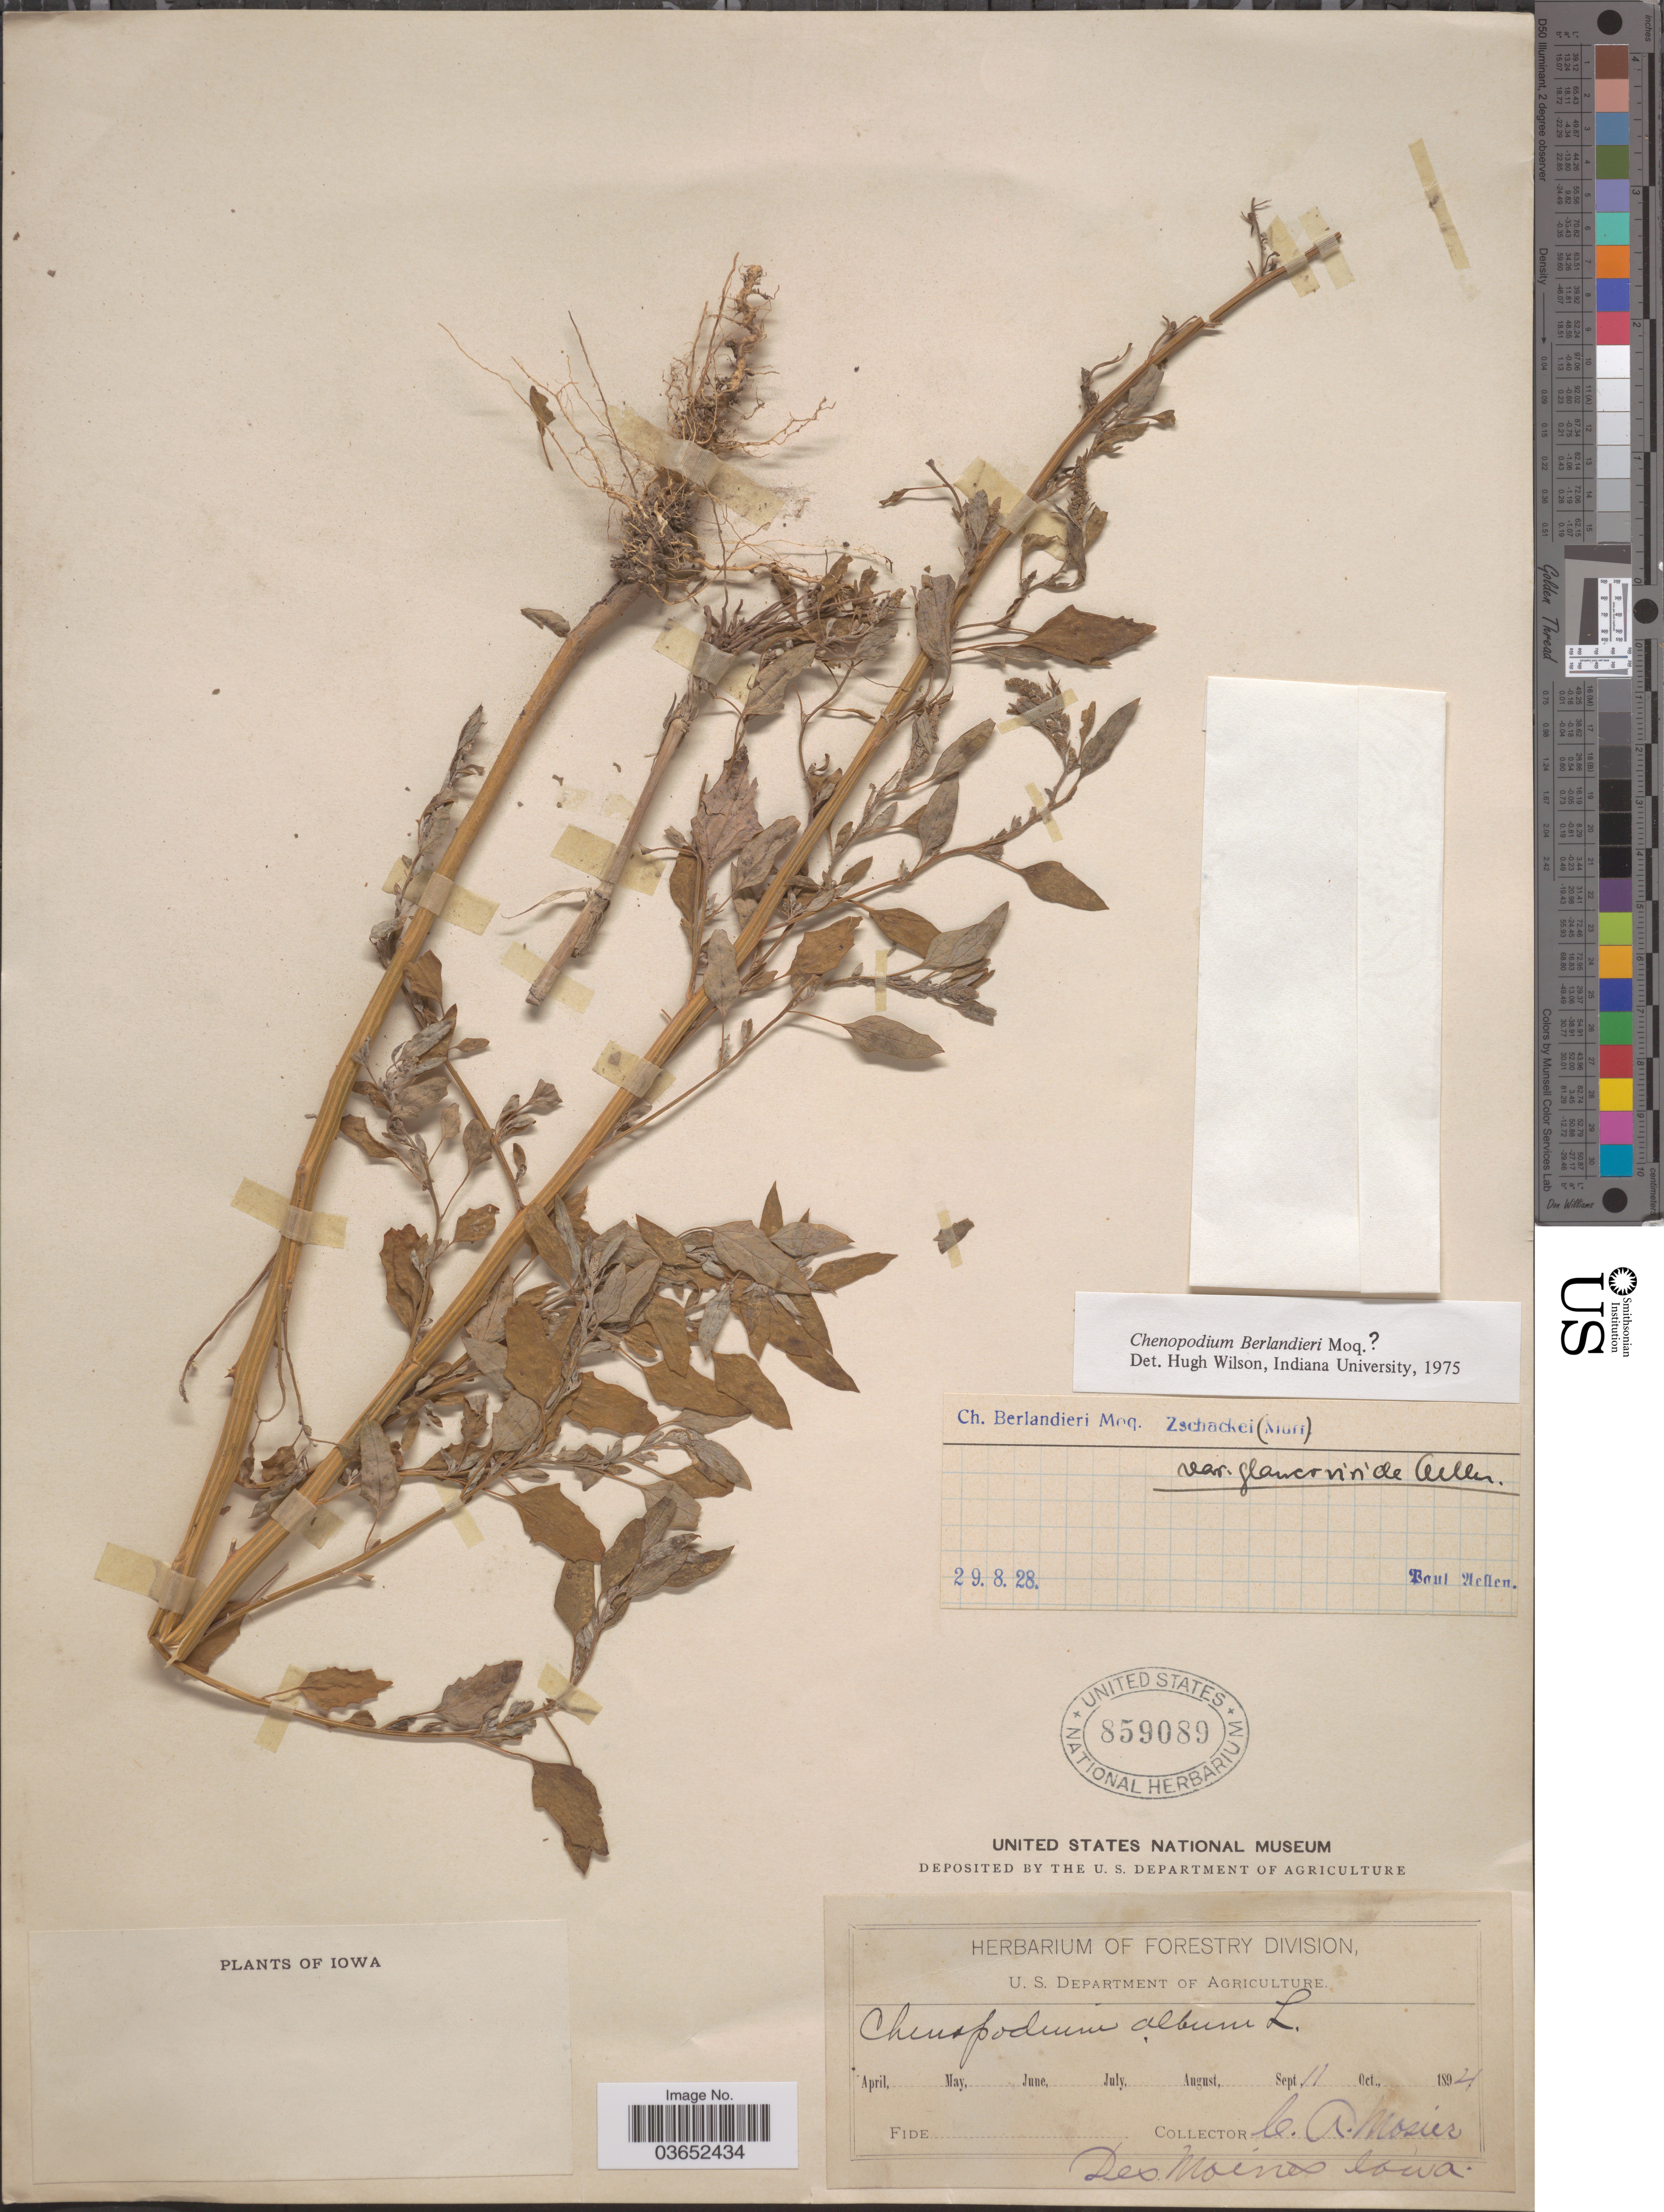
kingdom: Plantae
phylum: Tracheophyta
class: Magnoliopsida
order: Caryophyllales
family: Amaranthaceae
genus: Chenopodium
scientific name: Chenopodium berlandieri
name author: Moq.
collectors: C. A. Mosier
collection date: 1894-09-11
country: United States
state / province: Iowa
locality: Des Moines.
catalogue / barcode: US 859089